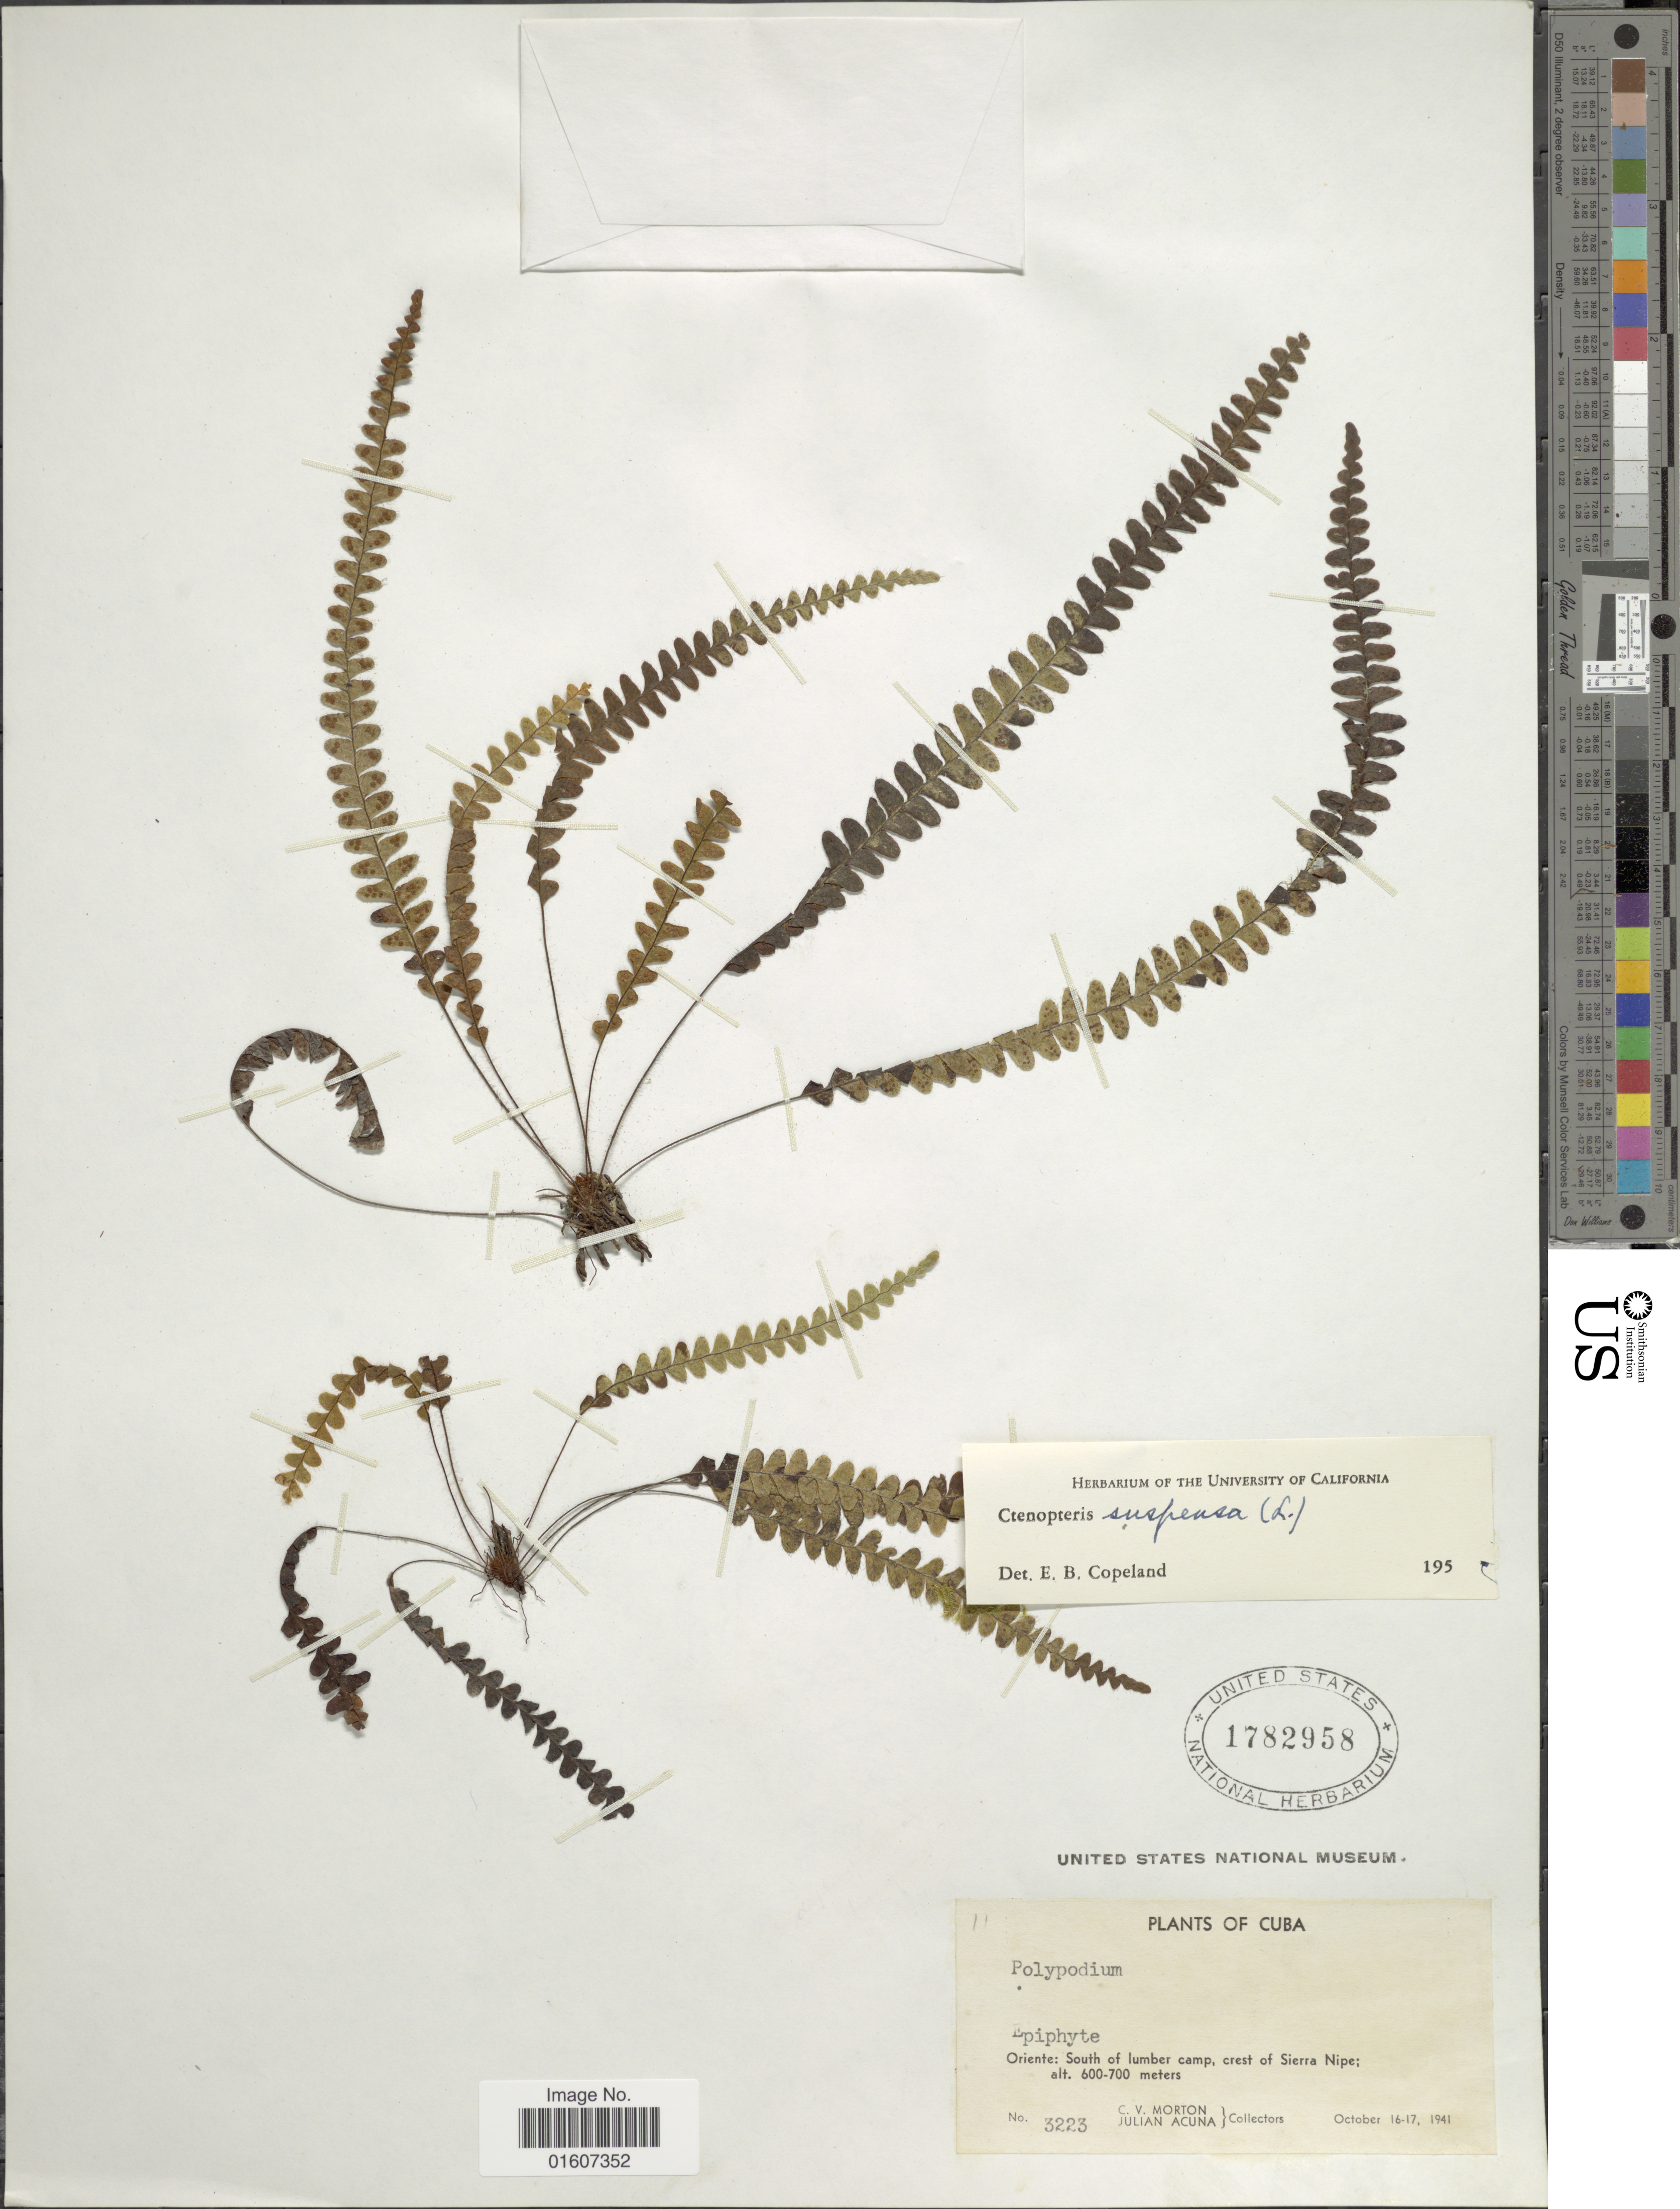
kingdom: Plantae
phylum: Tracheophyta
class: Polypodiopsida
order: Polypodiales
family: Polypodiaceae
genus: Terpsichore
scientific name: Terpsichore asplenifolia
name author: (L.) A.R. Sm.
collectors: C. V. Morton & J. B. Acuña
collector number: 3223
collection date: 1941-10-16/1941-10-17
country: Cuba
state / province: Oriente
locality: South of lumber camp, crest of Sierra Nipe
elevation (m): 600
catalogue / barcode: US 1782958